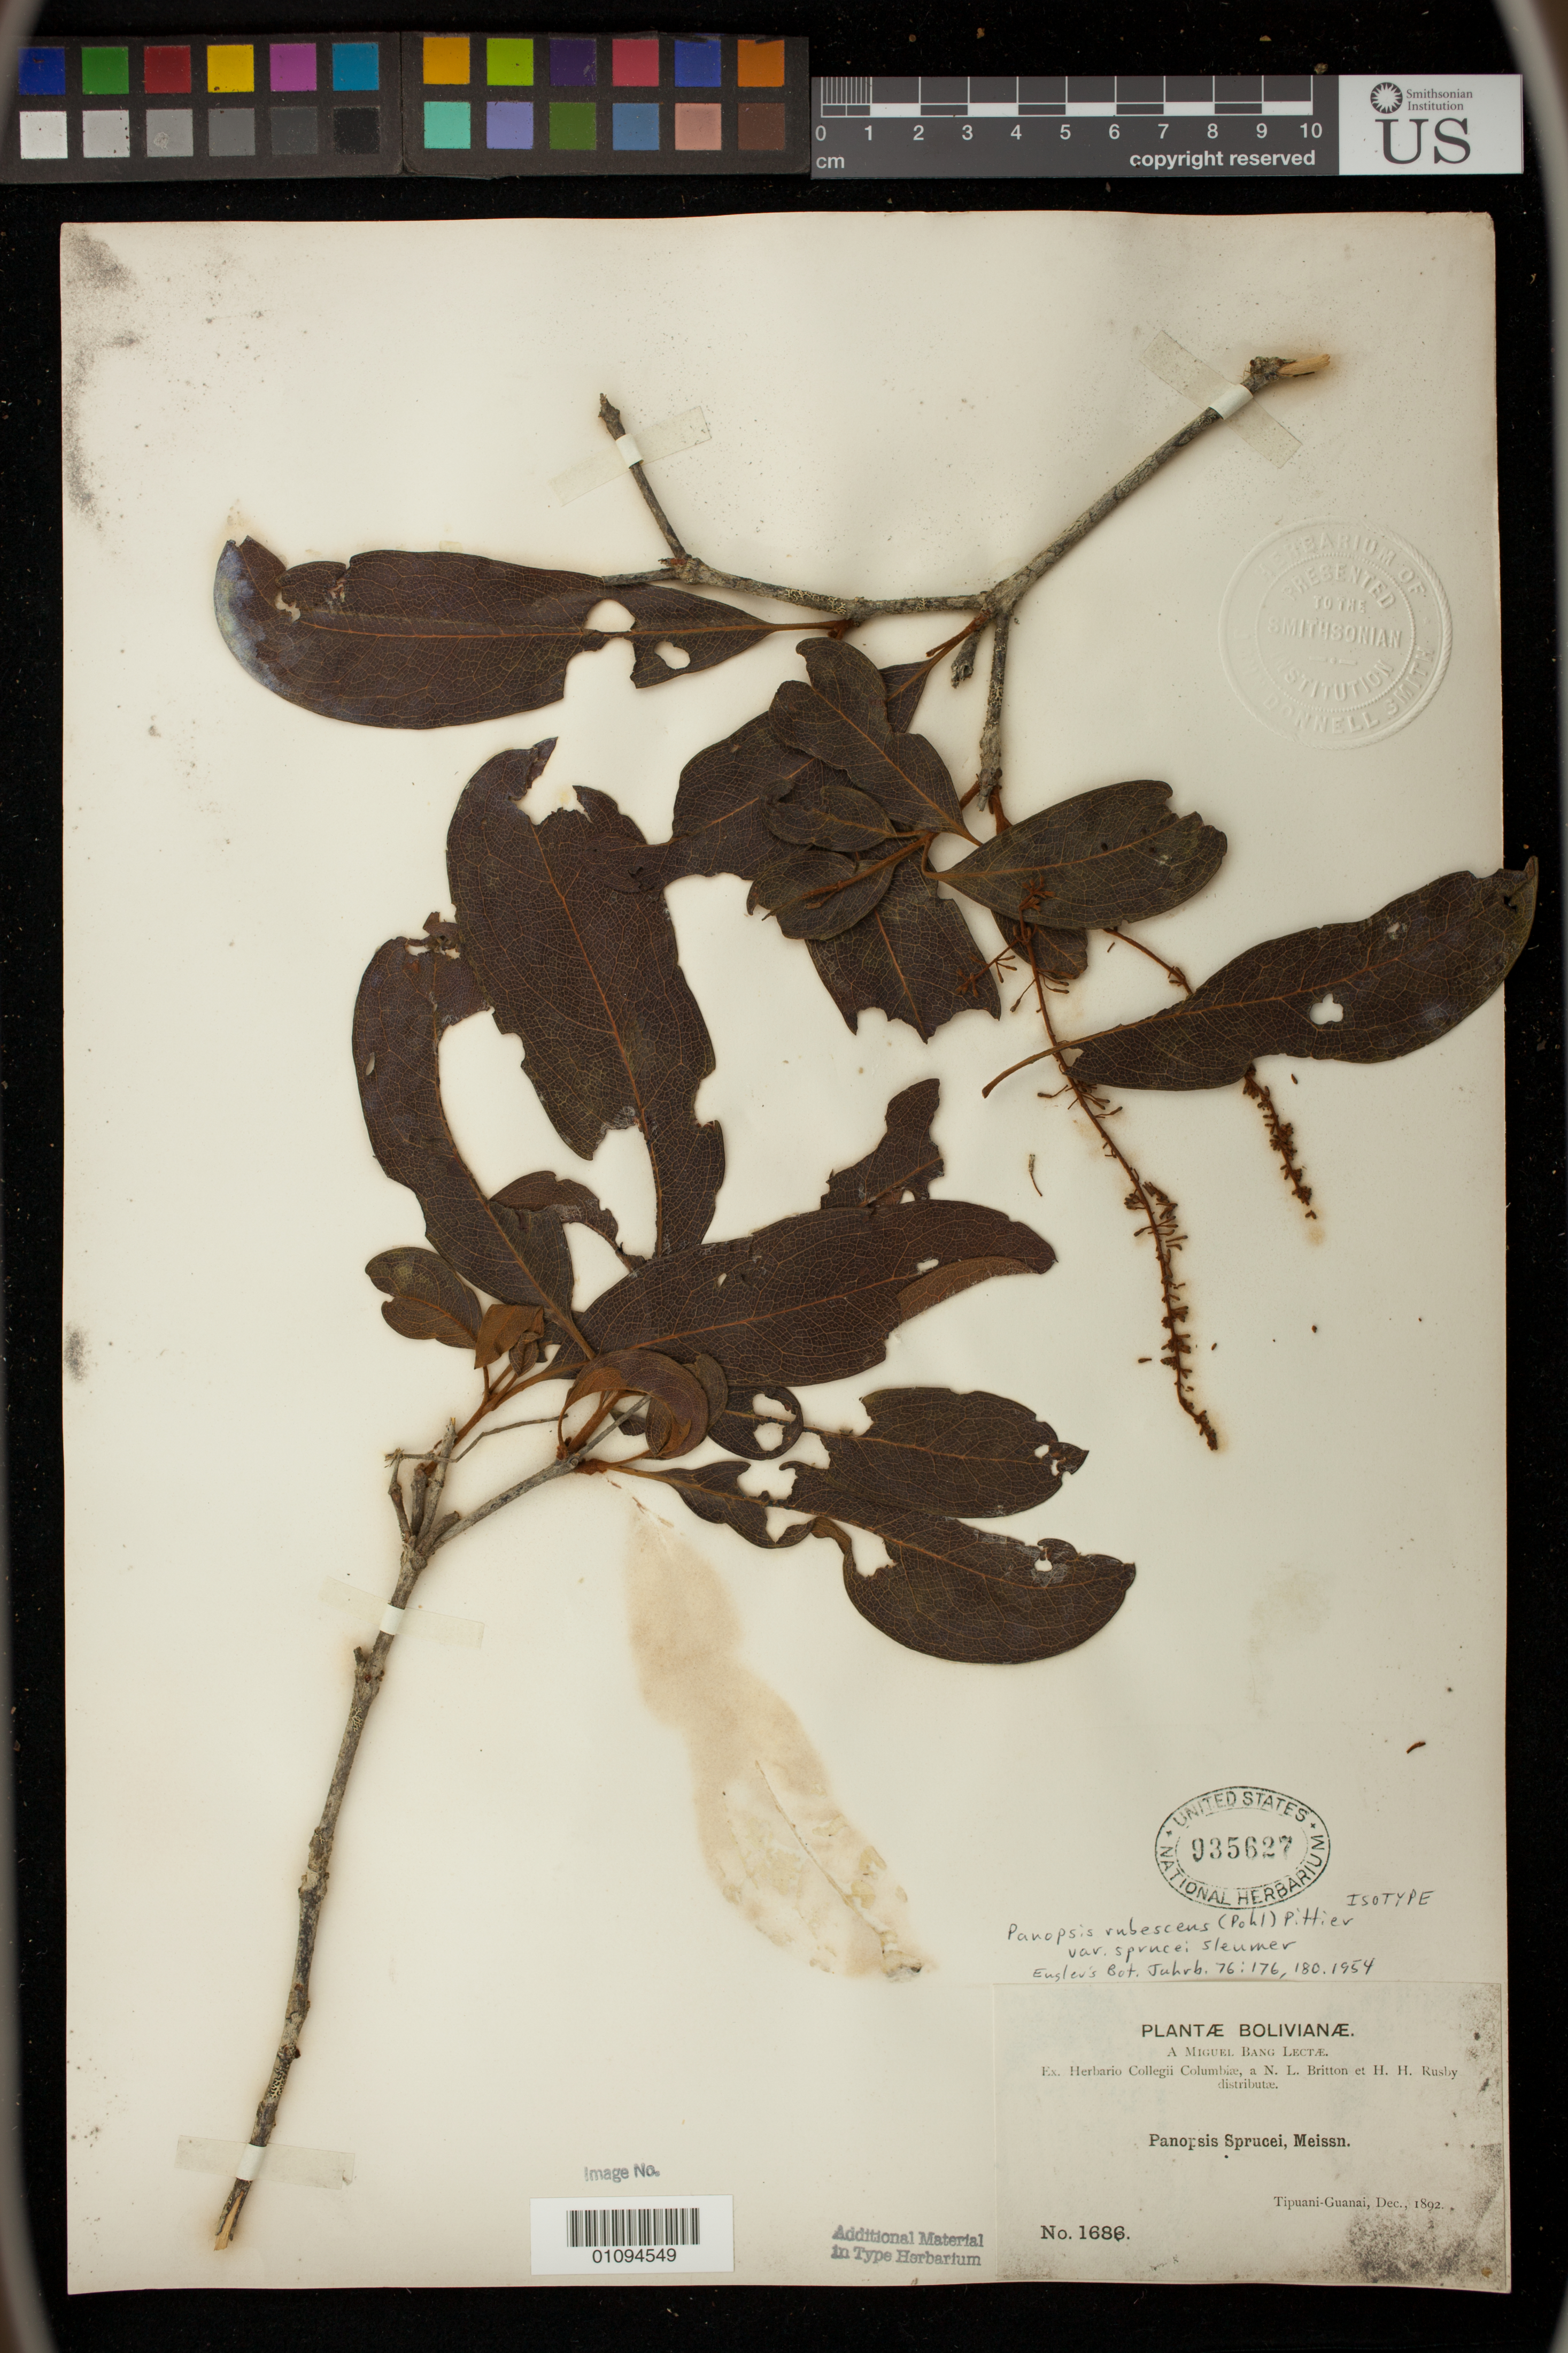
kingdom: Plantae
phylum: Tracheophyta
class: Magnoliopsida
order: Proteales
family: Proteaceae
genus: Panopsis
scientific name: Panopsis sprucei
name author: Meisn. ex Rusby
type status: Isolectotype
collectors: M. Bang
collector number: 1686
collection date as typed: Dec 1892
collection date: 1892-12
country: Bolivia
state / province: La Paz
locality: Tipuani-Guanai.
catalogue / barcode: US 935627